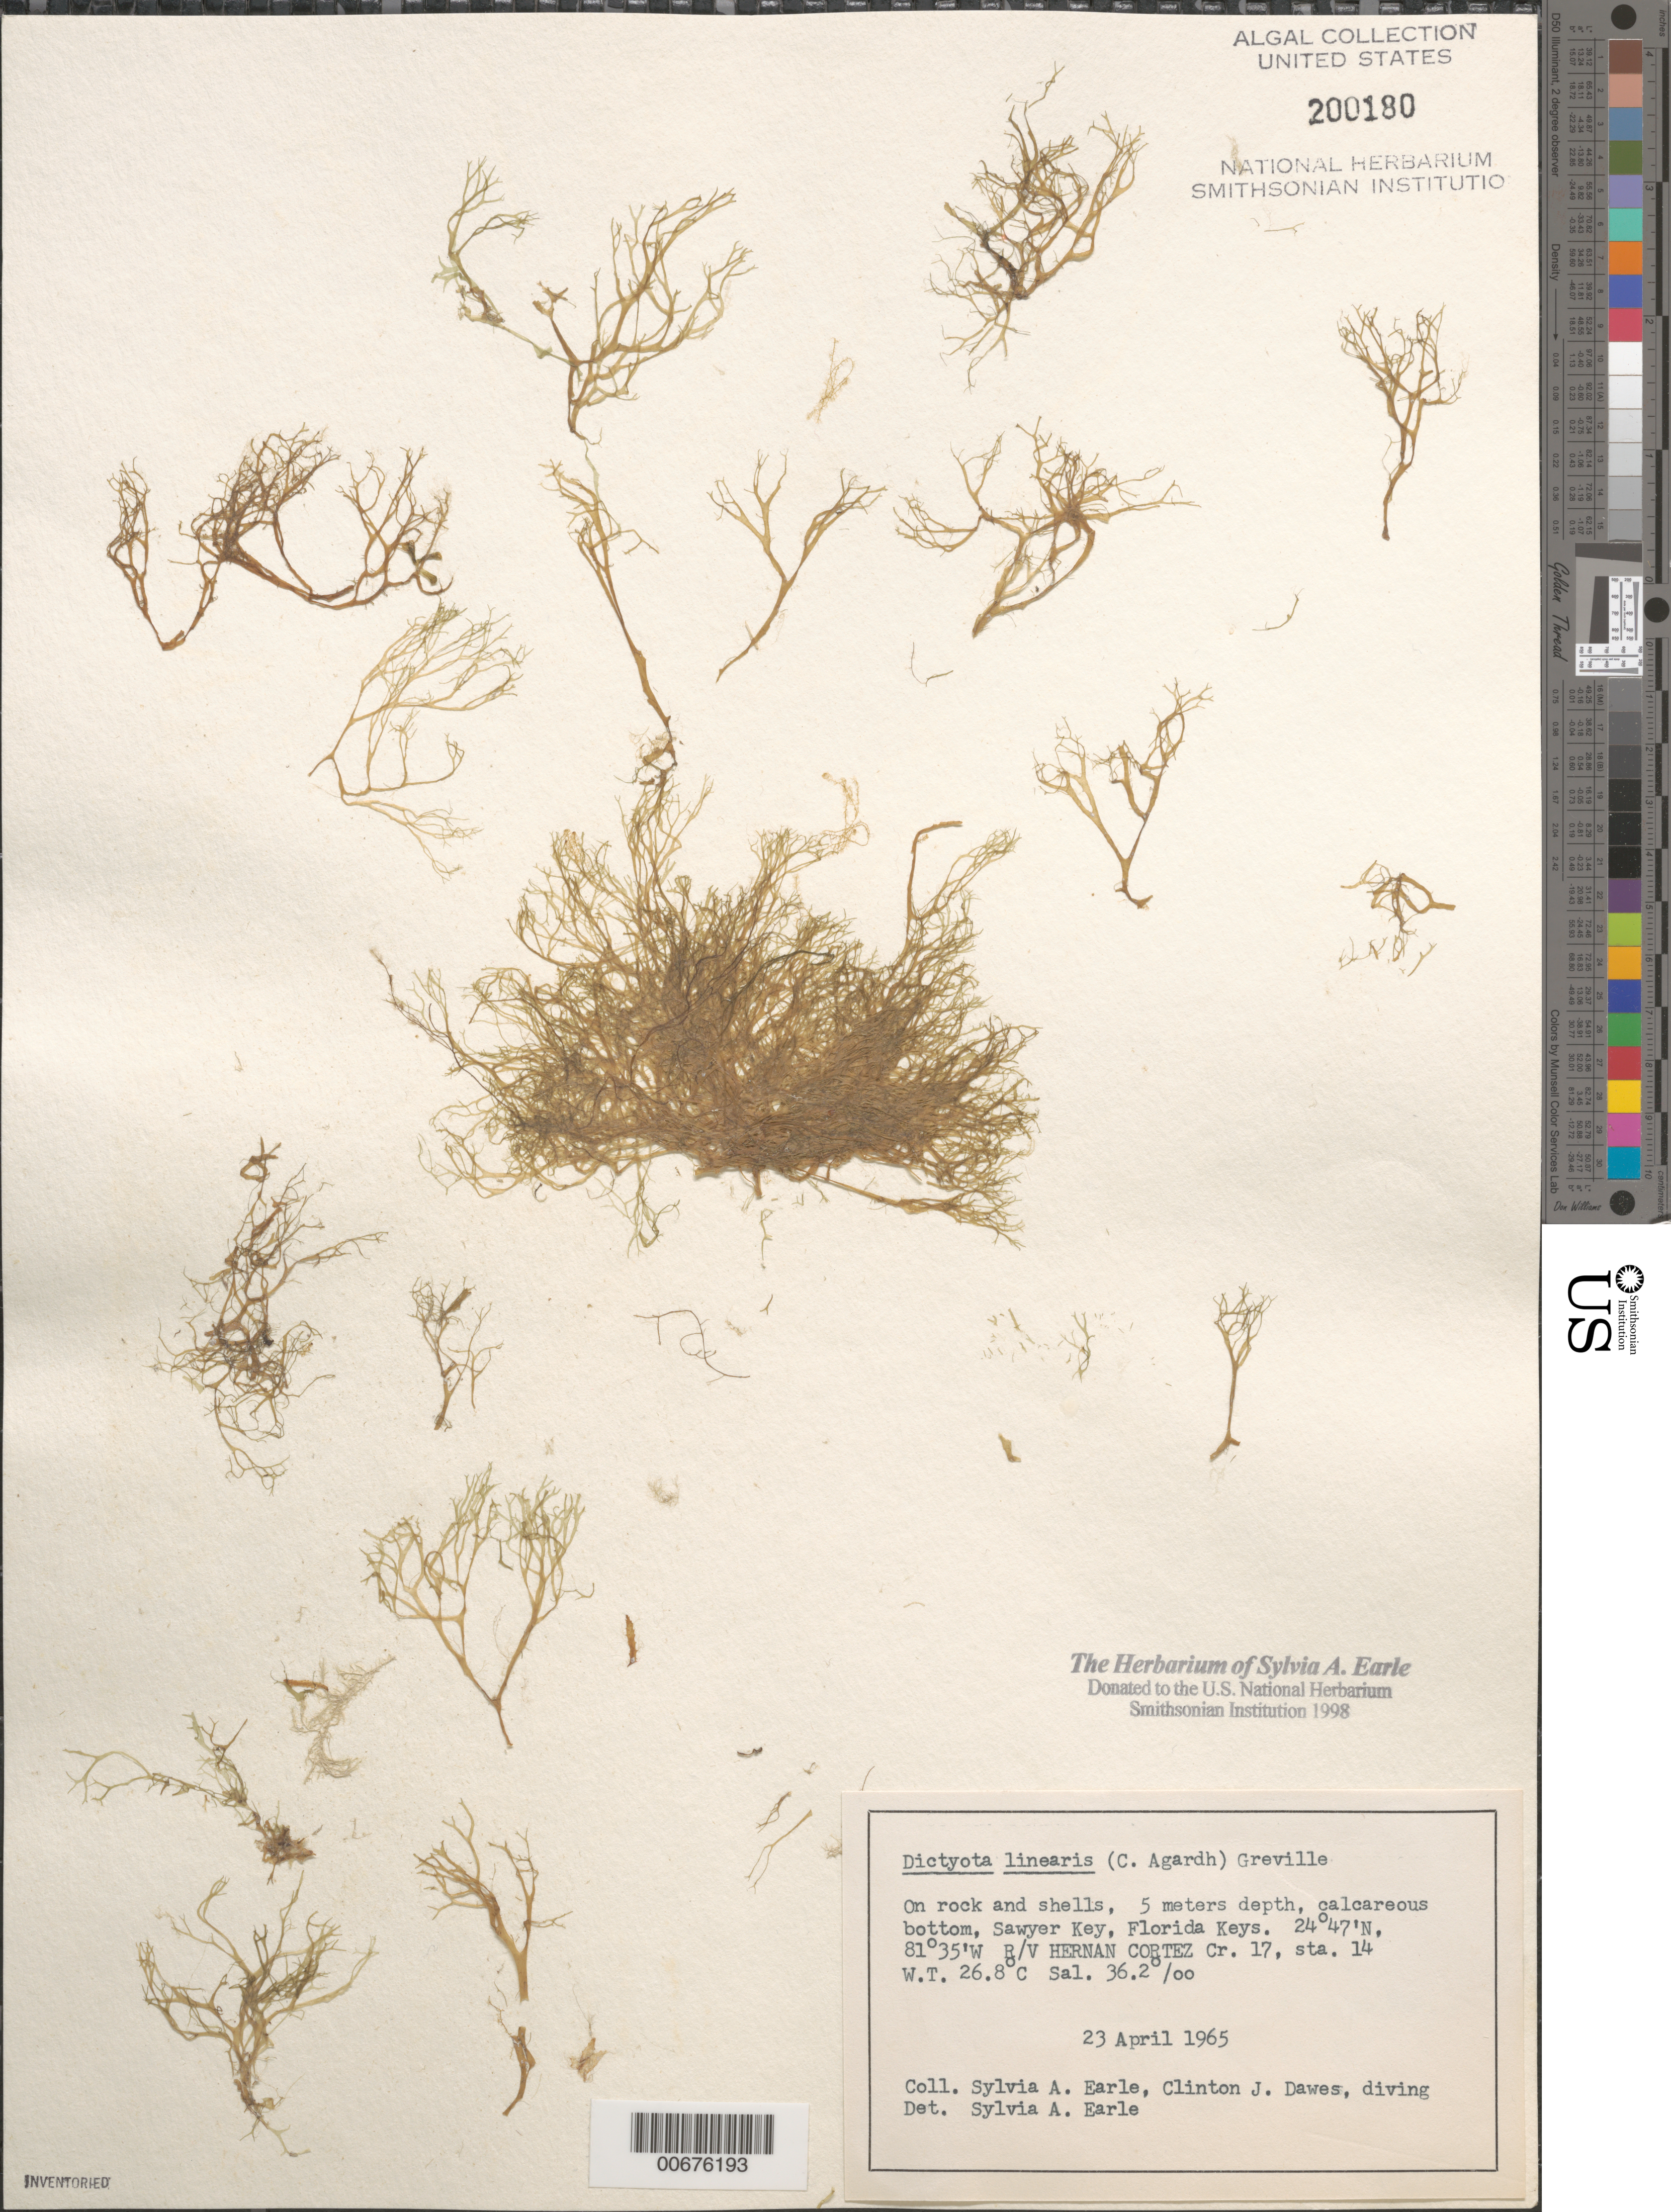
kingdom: Chromista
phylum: Ochrophyta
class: Phaeophyceae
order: Dictyotales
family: Dictyotaceae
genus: Dictyota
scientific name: Dictyota linearis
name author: (C. Agardh) Grev.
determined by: Earle, S. A.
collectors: S. A. Earle & C. Dawes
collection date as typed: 23 Apr 1965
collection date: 1965-04-23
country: United States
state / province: Florida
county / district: Monroe County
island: Sawyer Key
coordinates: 24 47' N, 81 35' W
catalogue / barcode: US 200180